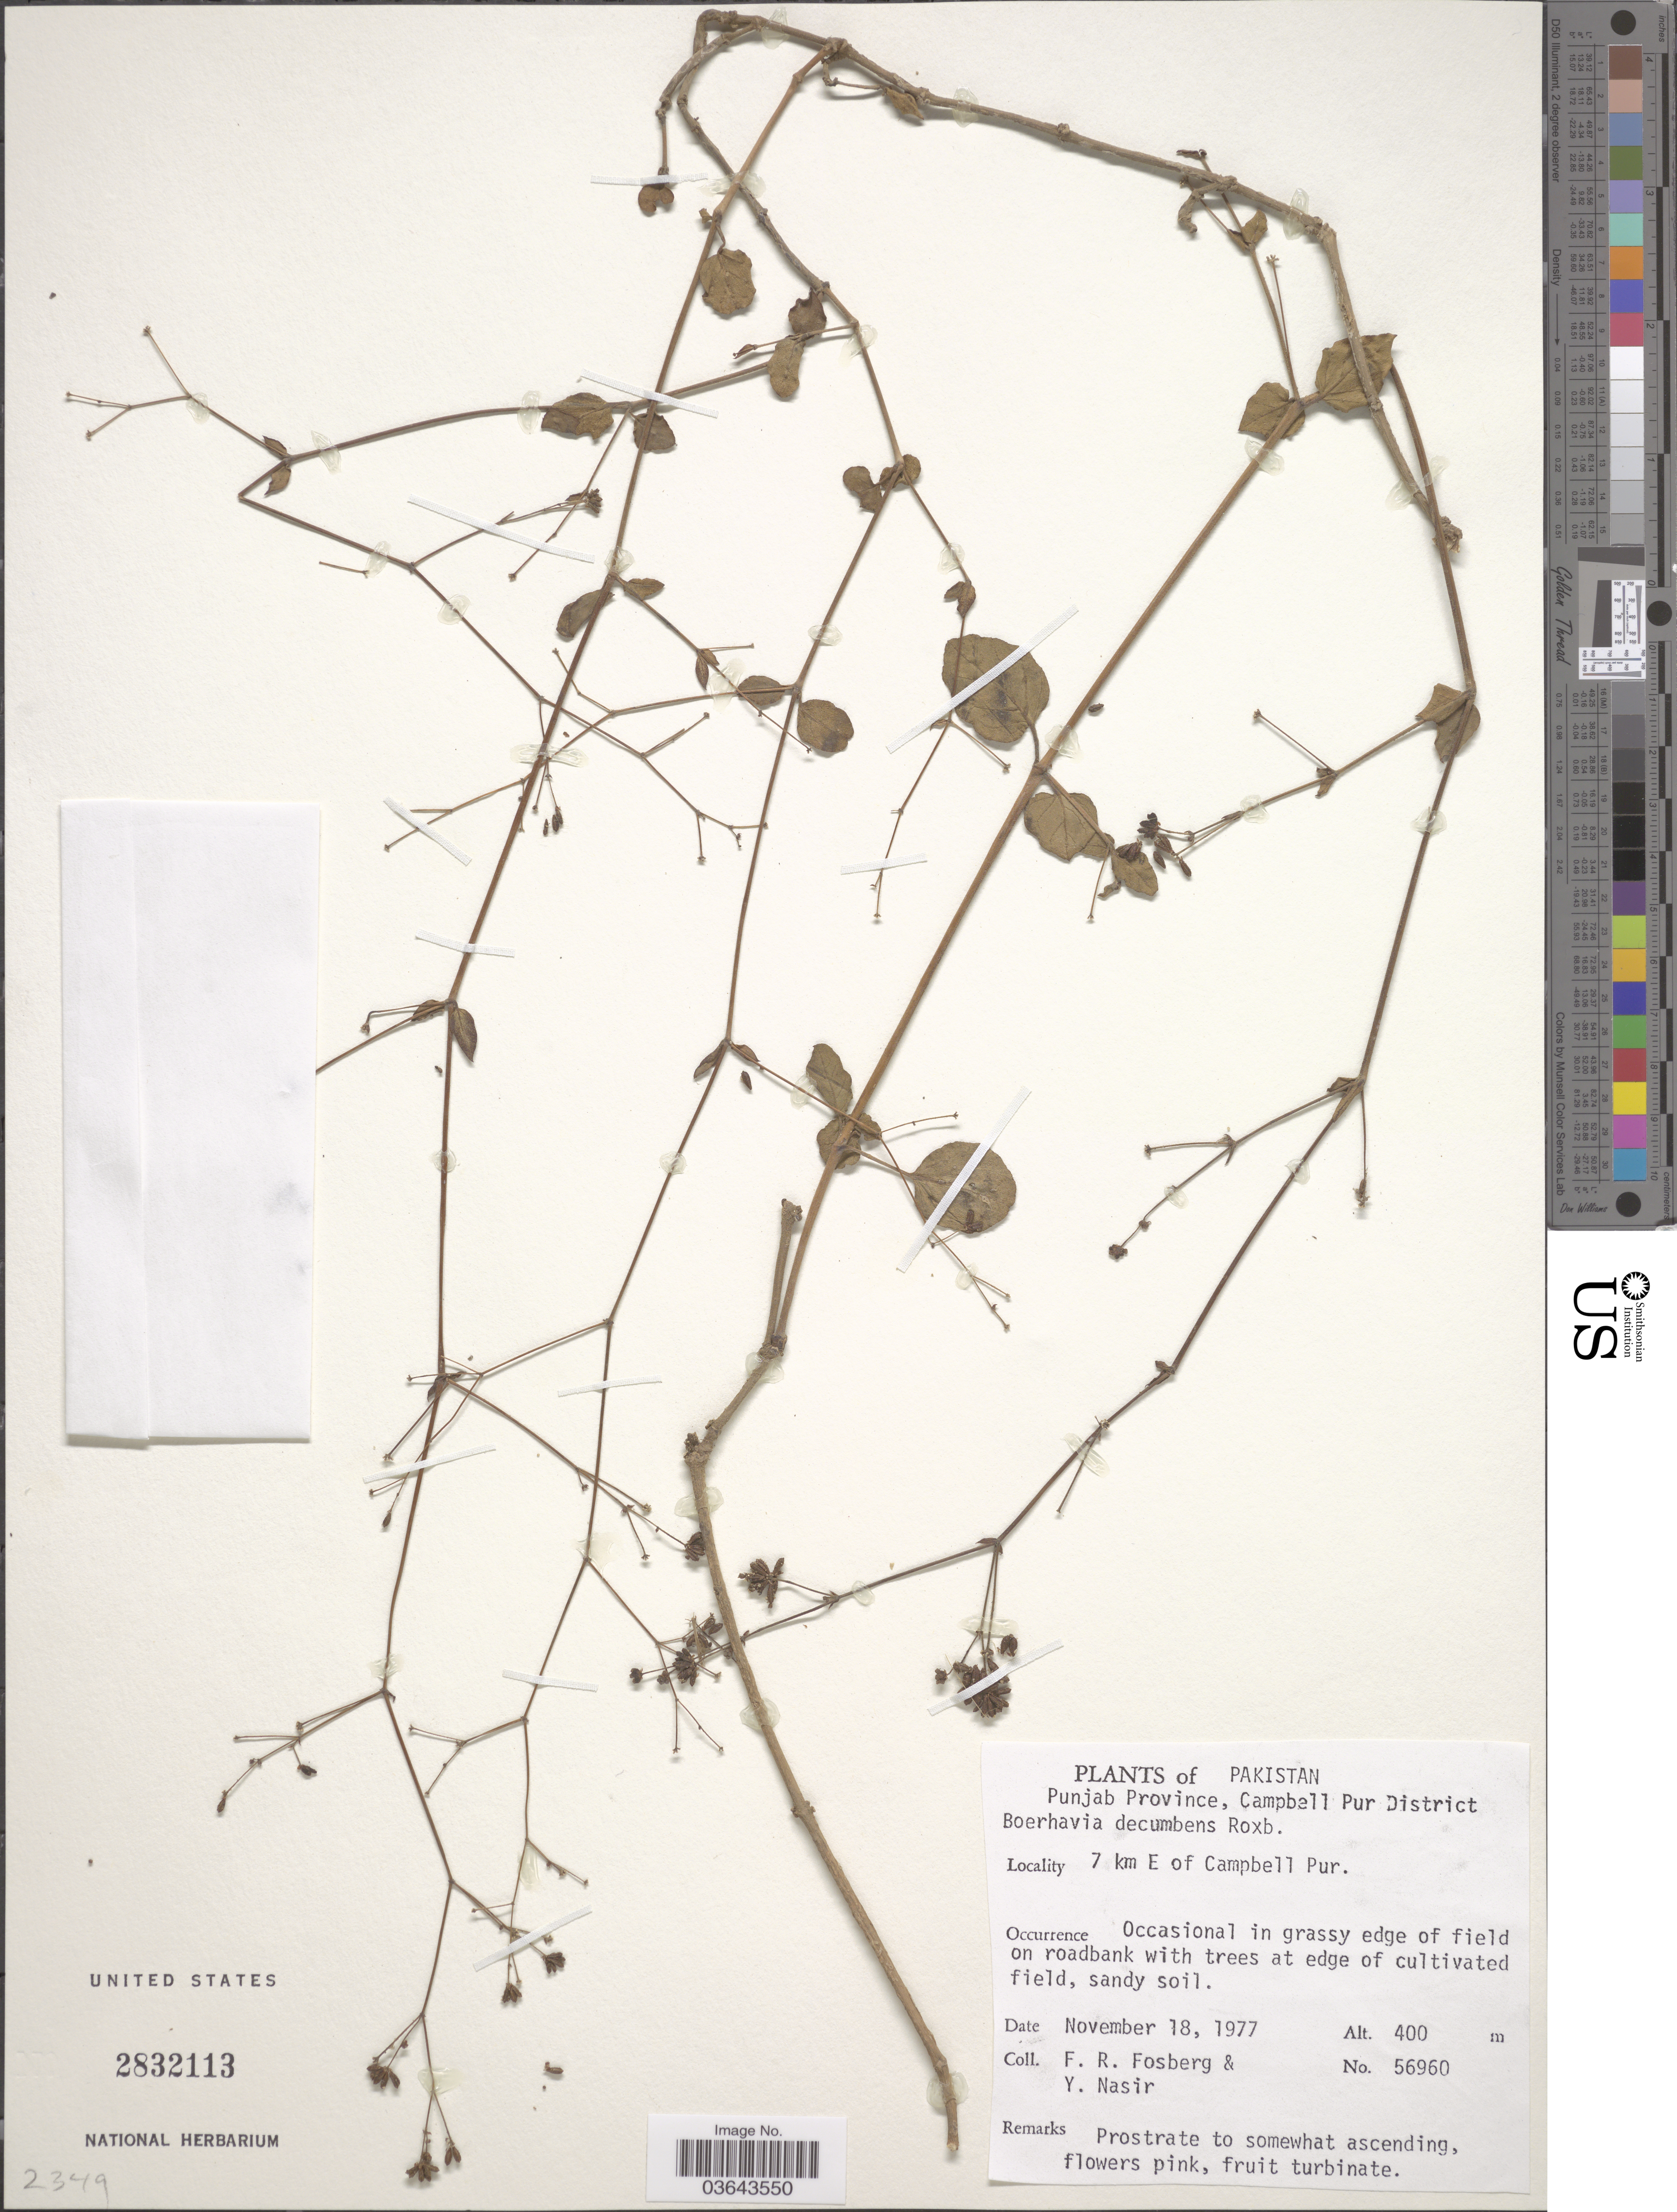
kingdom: Plantae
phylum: Tracheophyta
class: Magnoliopsida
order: Caryophyllales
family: Nyctaginaceae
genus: Boerhavia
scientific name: Boerhavia hirsuta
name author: L.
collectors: F. R. Fosberg & Y. Nasir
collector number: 56960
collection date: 1977-11-18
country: Pakistan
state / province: Punjab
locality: Campbell Pur District. 7 km E of Campbell Pur.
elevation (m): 400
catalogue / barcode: US 2832113